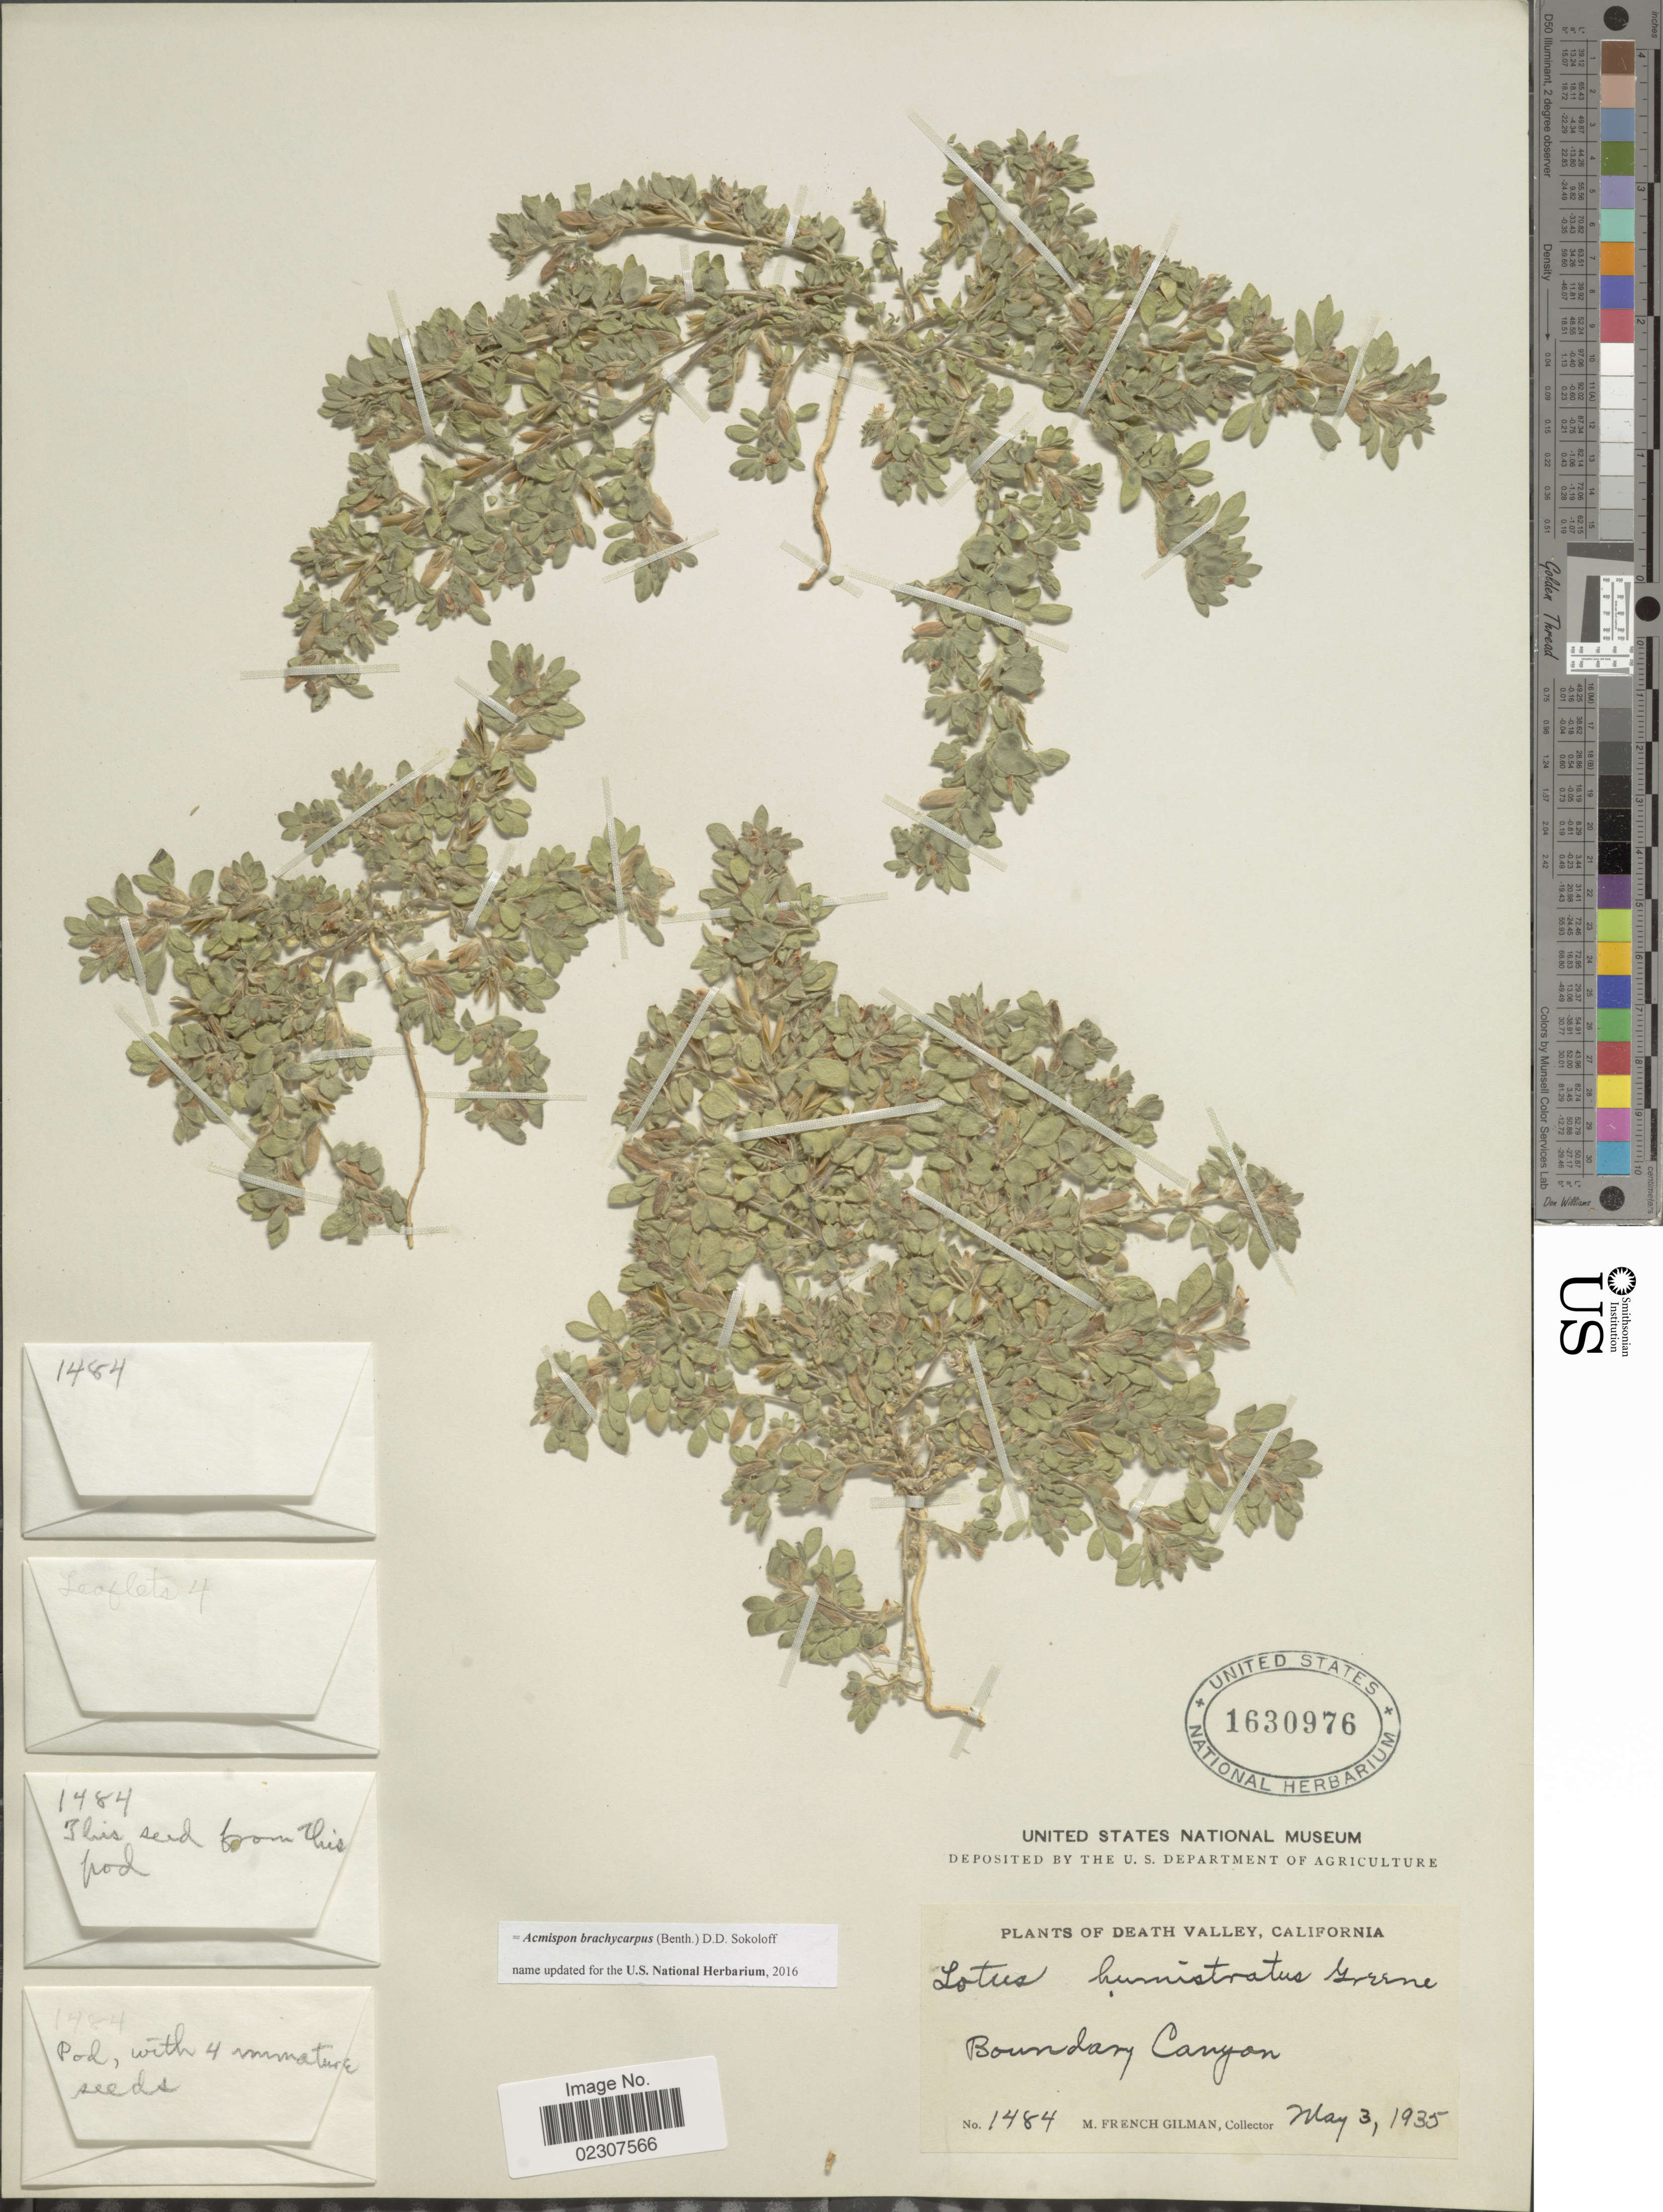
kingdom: Plantae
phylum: Tracheophyta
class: Magnoliopsida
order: Fabales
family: Fabaceae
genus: Acmispon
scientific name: Acmispon brachycarpus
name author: (Benth.) D.D. Sokoloff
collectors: M. F. Gilman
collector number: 1484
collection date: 1935-05-03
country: United States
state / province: California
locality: Death Valley, Boundary Canyon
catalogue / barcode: US 1630976